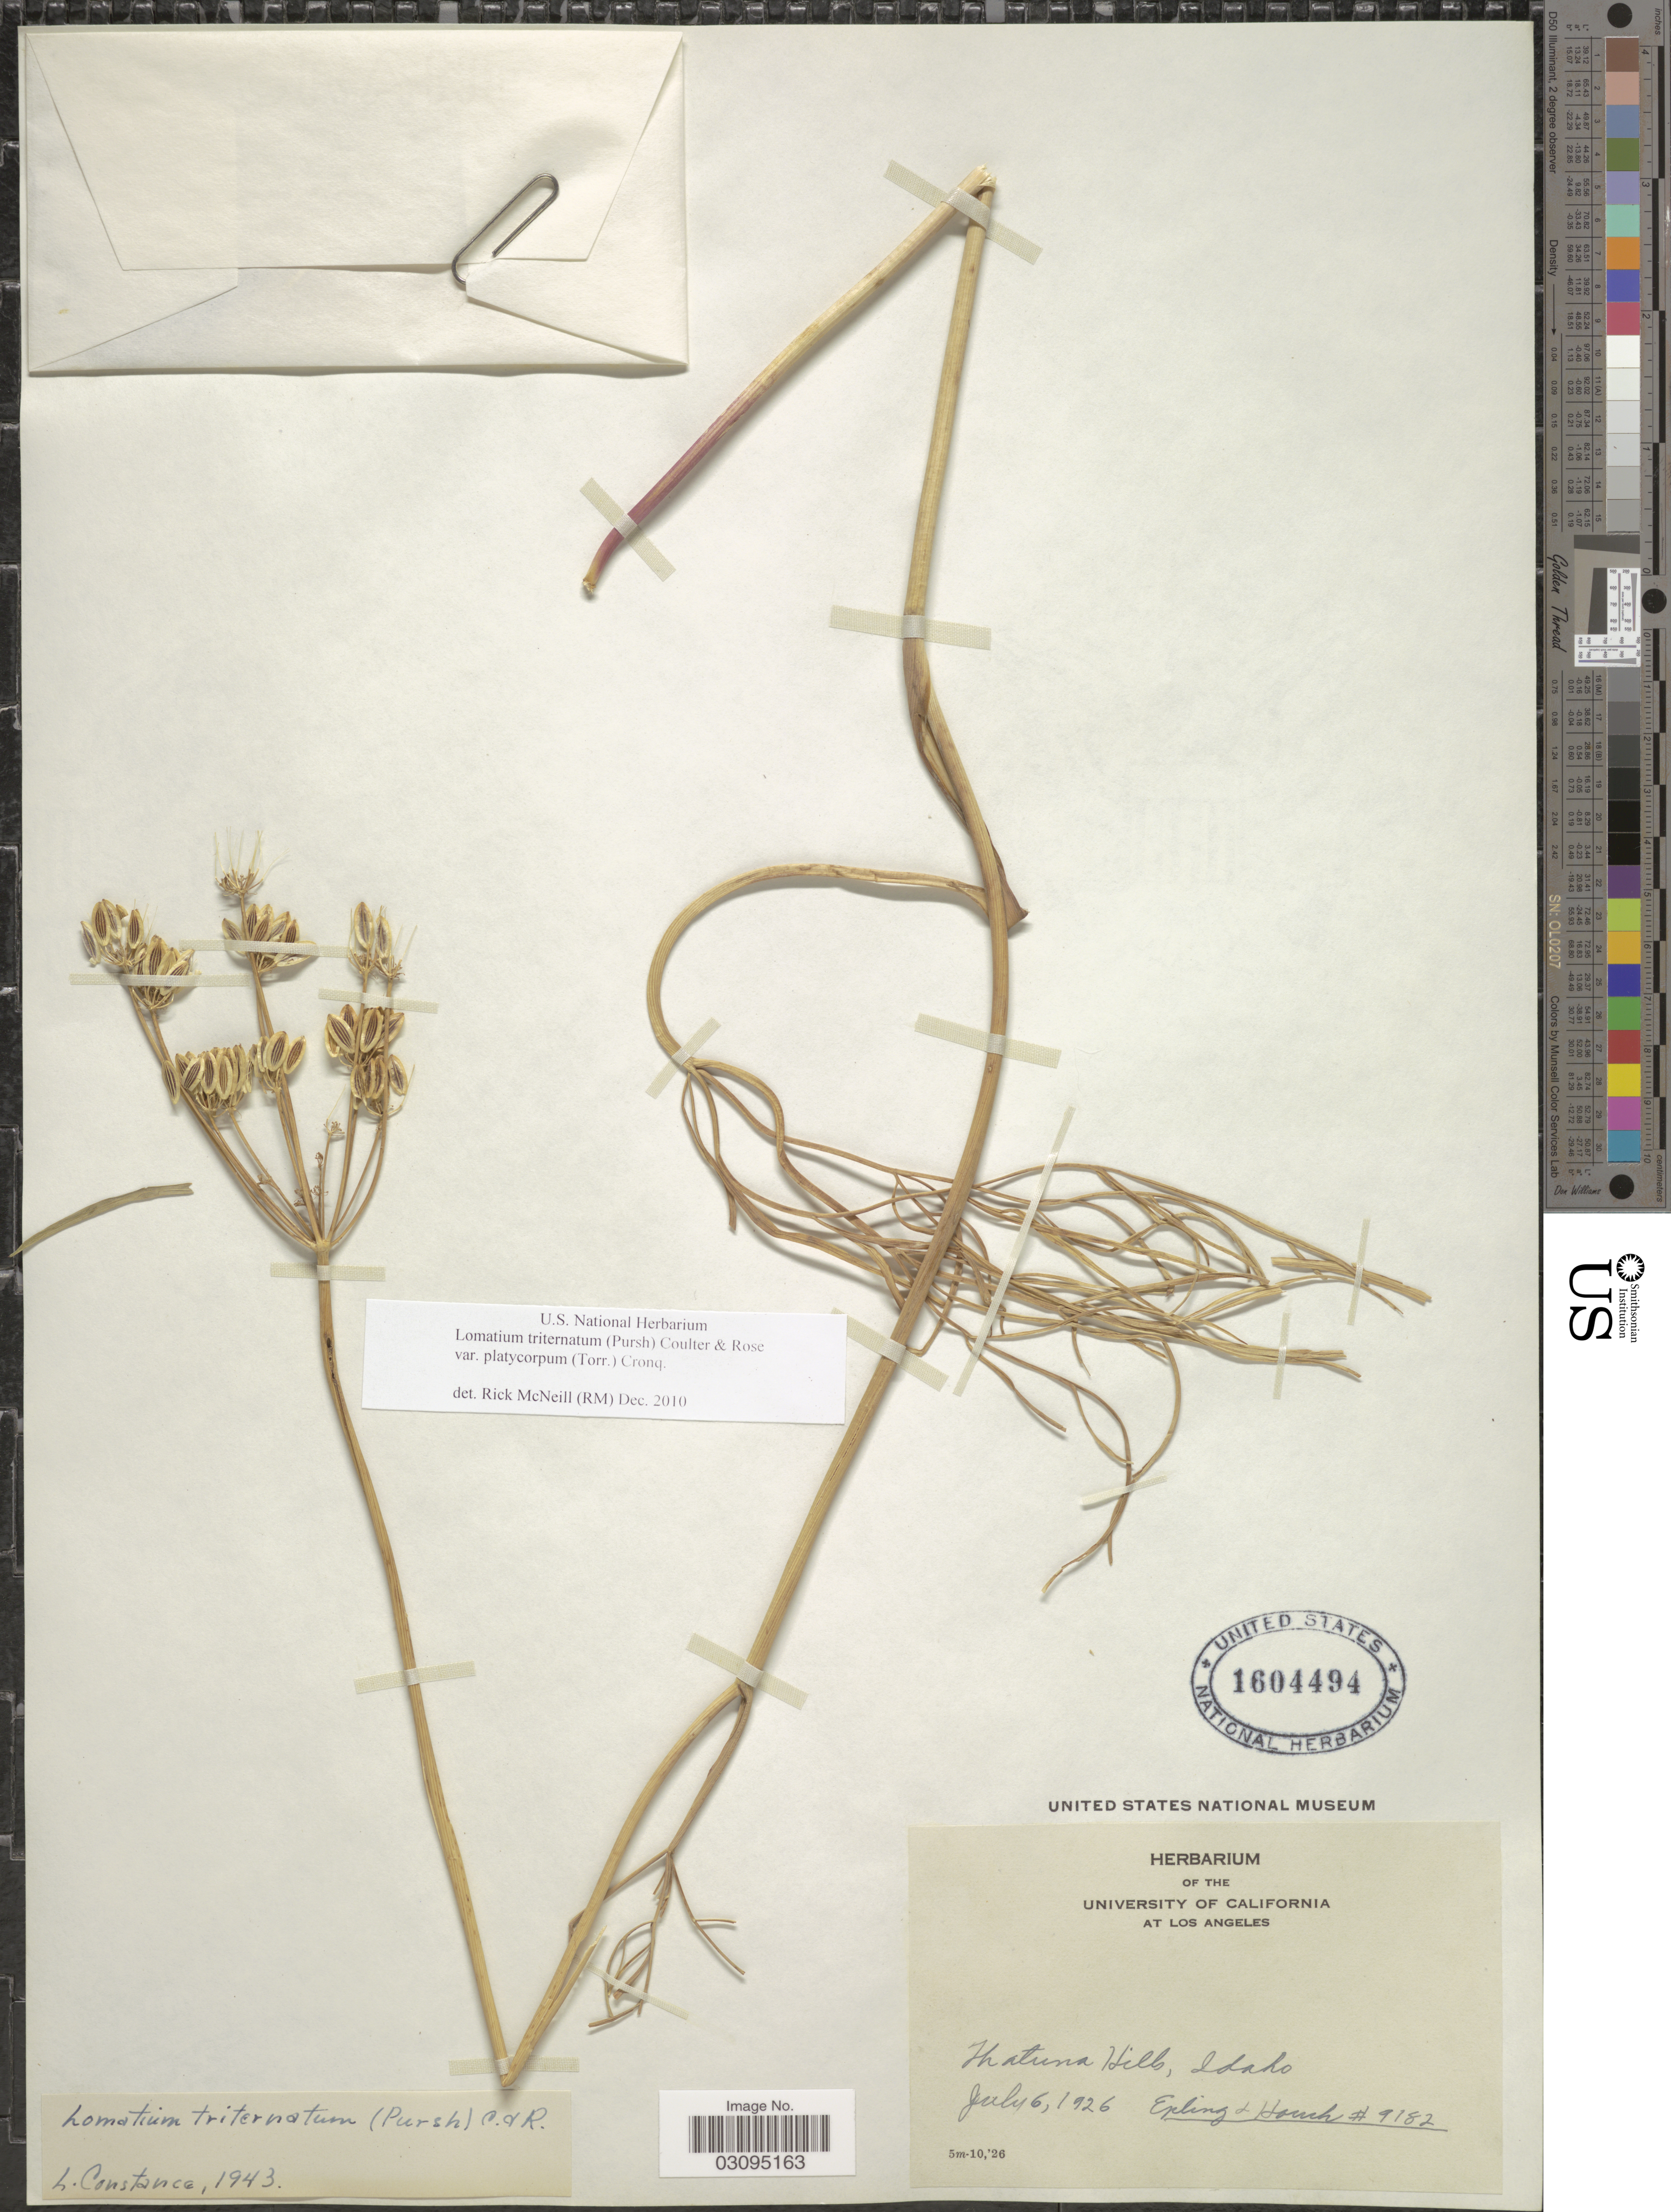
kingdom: Plantae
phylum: Tracheophyta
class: Magnoliopsida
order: Apiales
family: Apiaceae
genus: Lomatium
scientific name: Lomatium triternatum var. platycarpum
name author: (Torr.) B. Boivin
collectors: -- Epling & -. Hauch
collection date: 1926-07-06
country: United States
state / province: Idaho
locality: Thatuna Hills.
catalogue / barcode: US 1604494